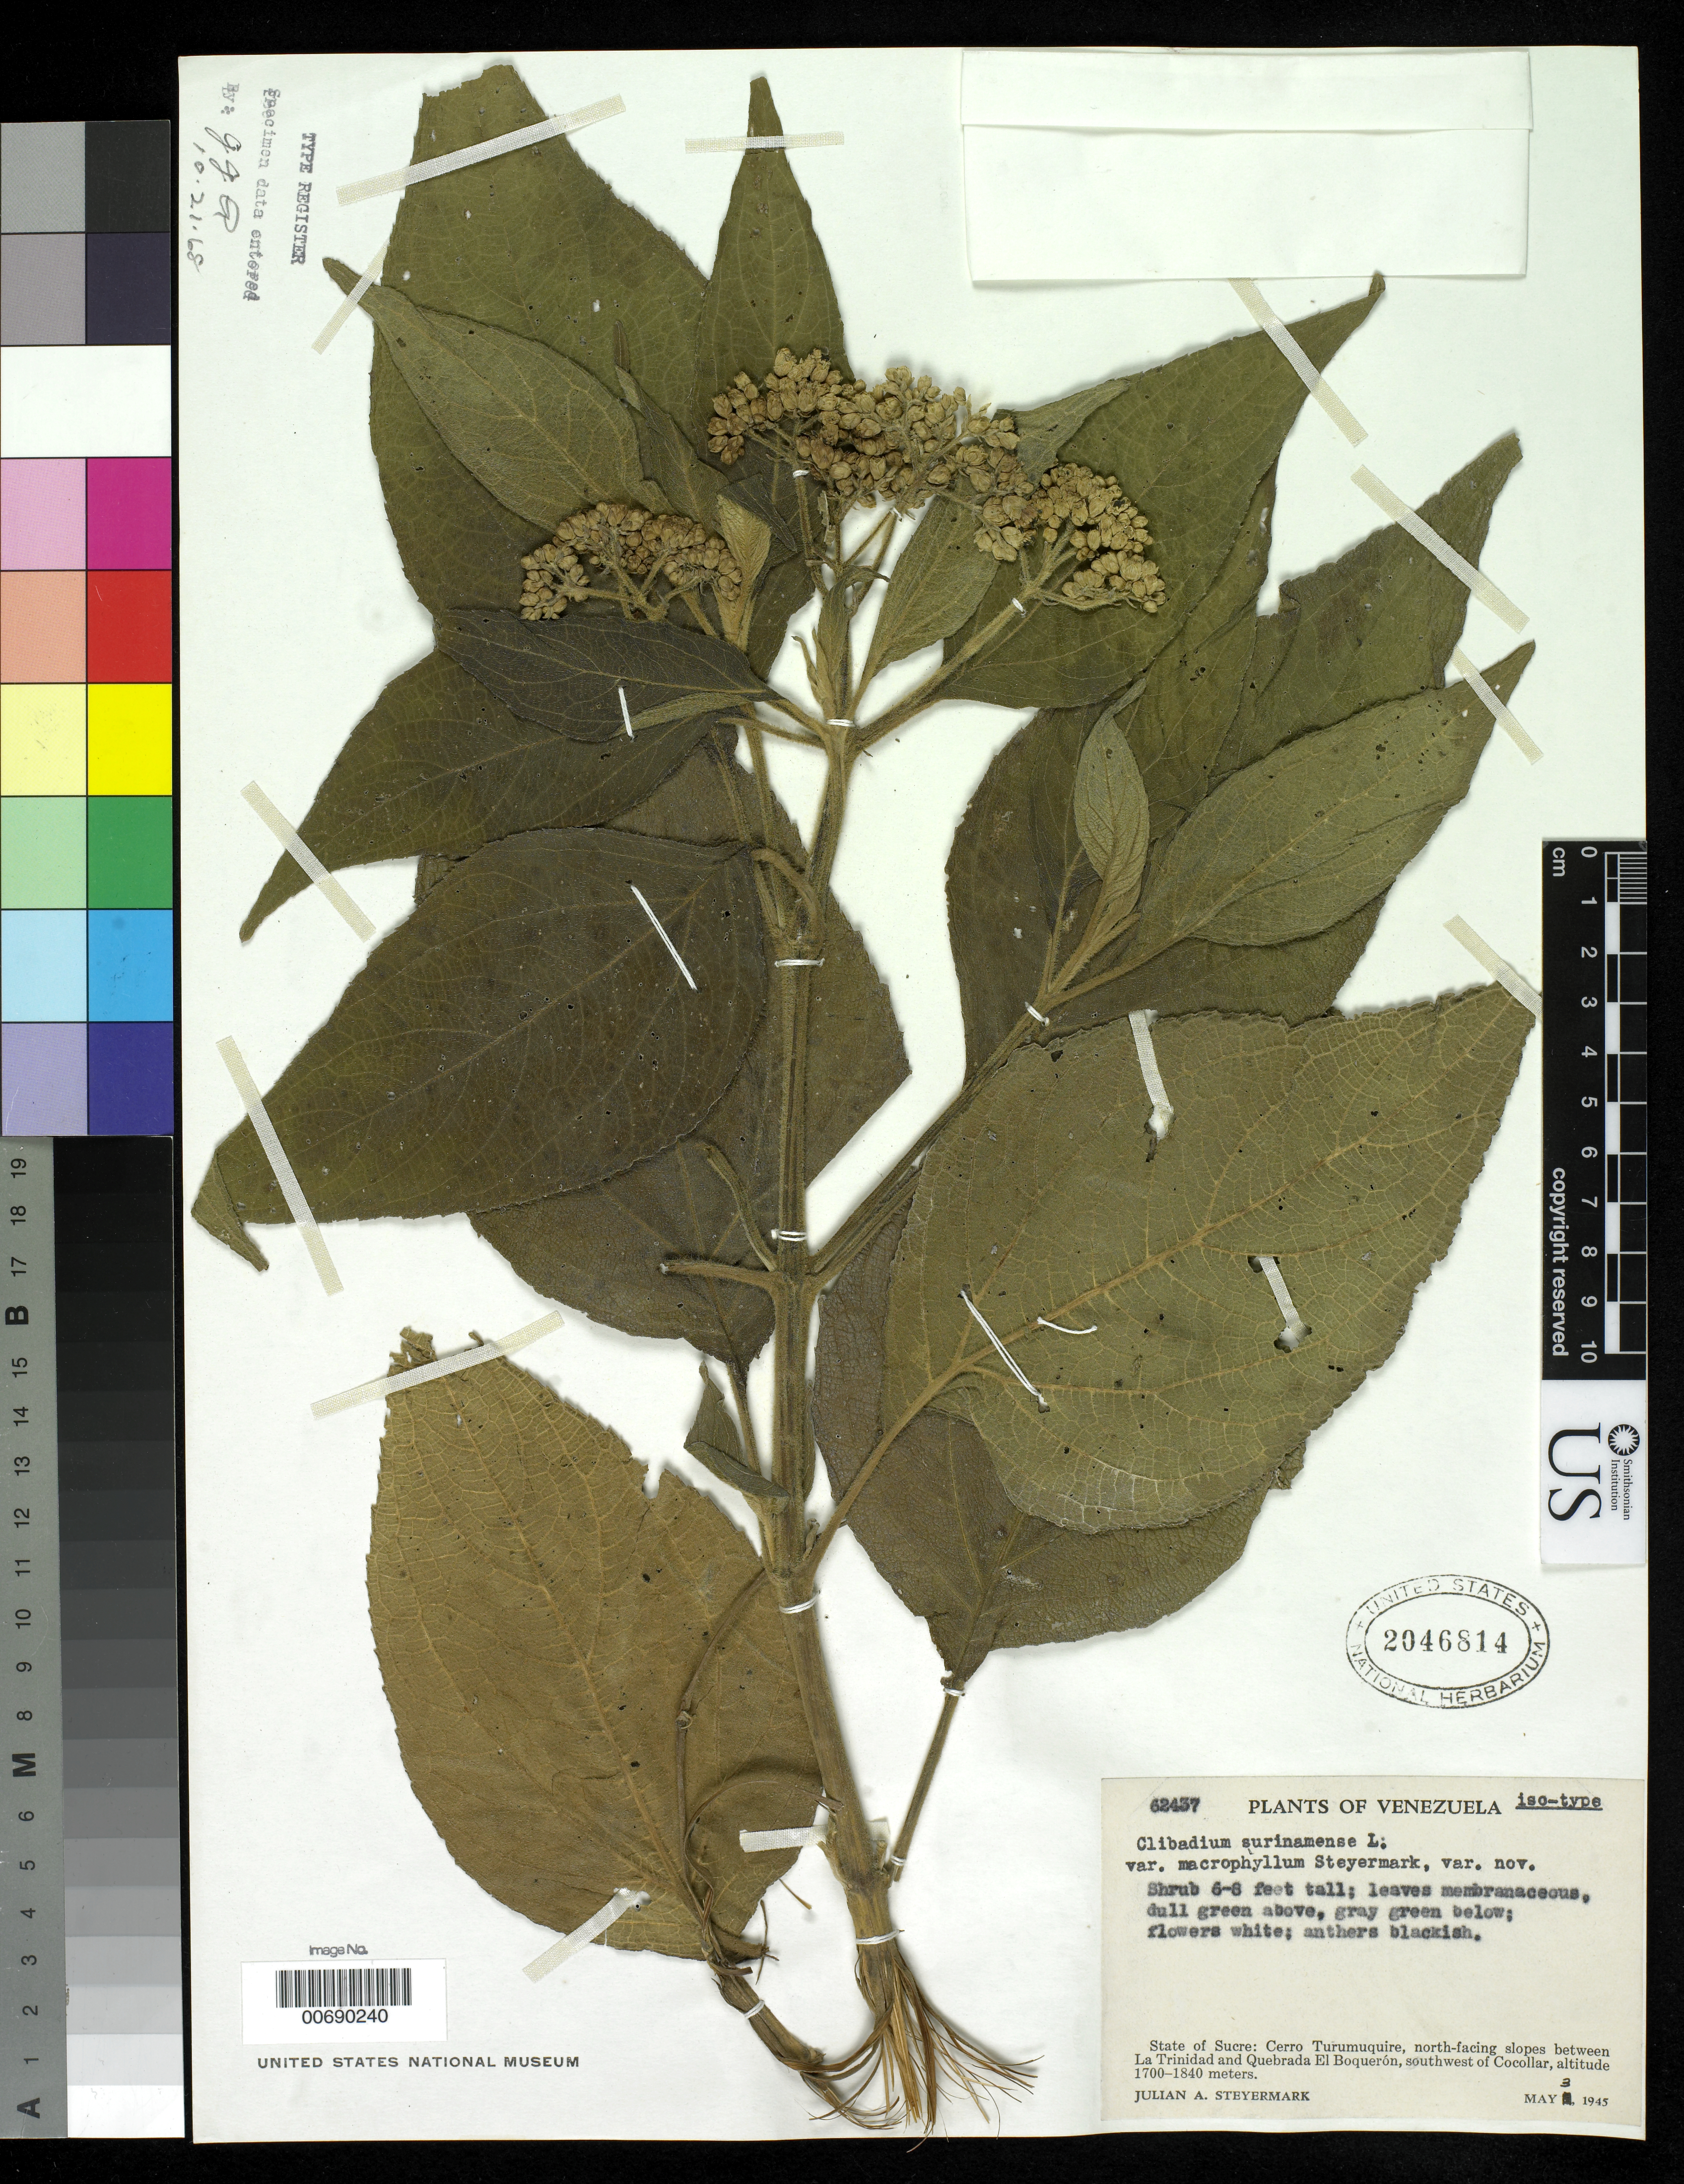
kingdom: Plantae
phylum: Tracheophyta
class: Magnoliopsida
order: Asterales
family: Asteraceae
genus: Clibadium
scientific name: Clibadium surinamense var. macrophyllum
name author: Steyerm.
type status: Isotype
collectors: J. Steyermark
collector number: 62437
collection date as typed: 03 May 1945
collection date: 1945-05-03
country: Venezuela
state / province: Sucre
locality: Cocollar.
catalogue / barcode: US 2046814